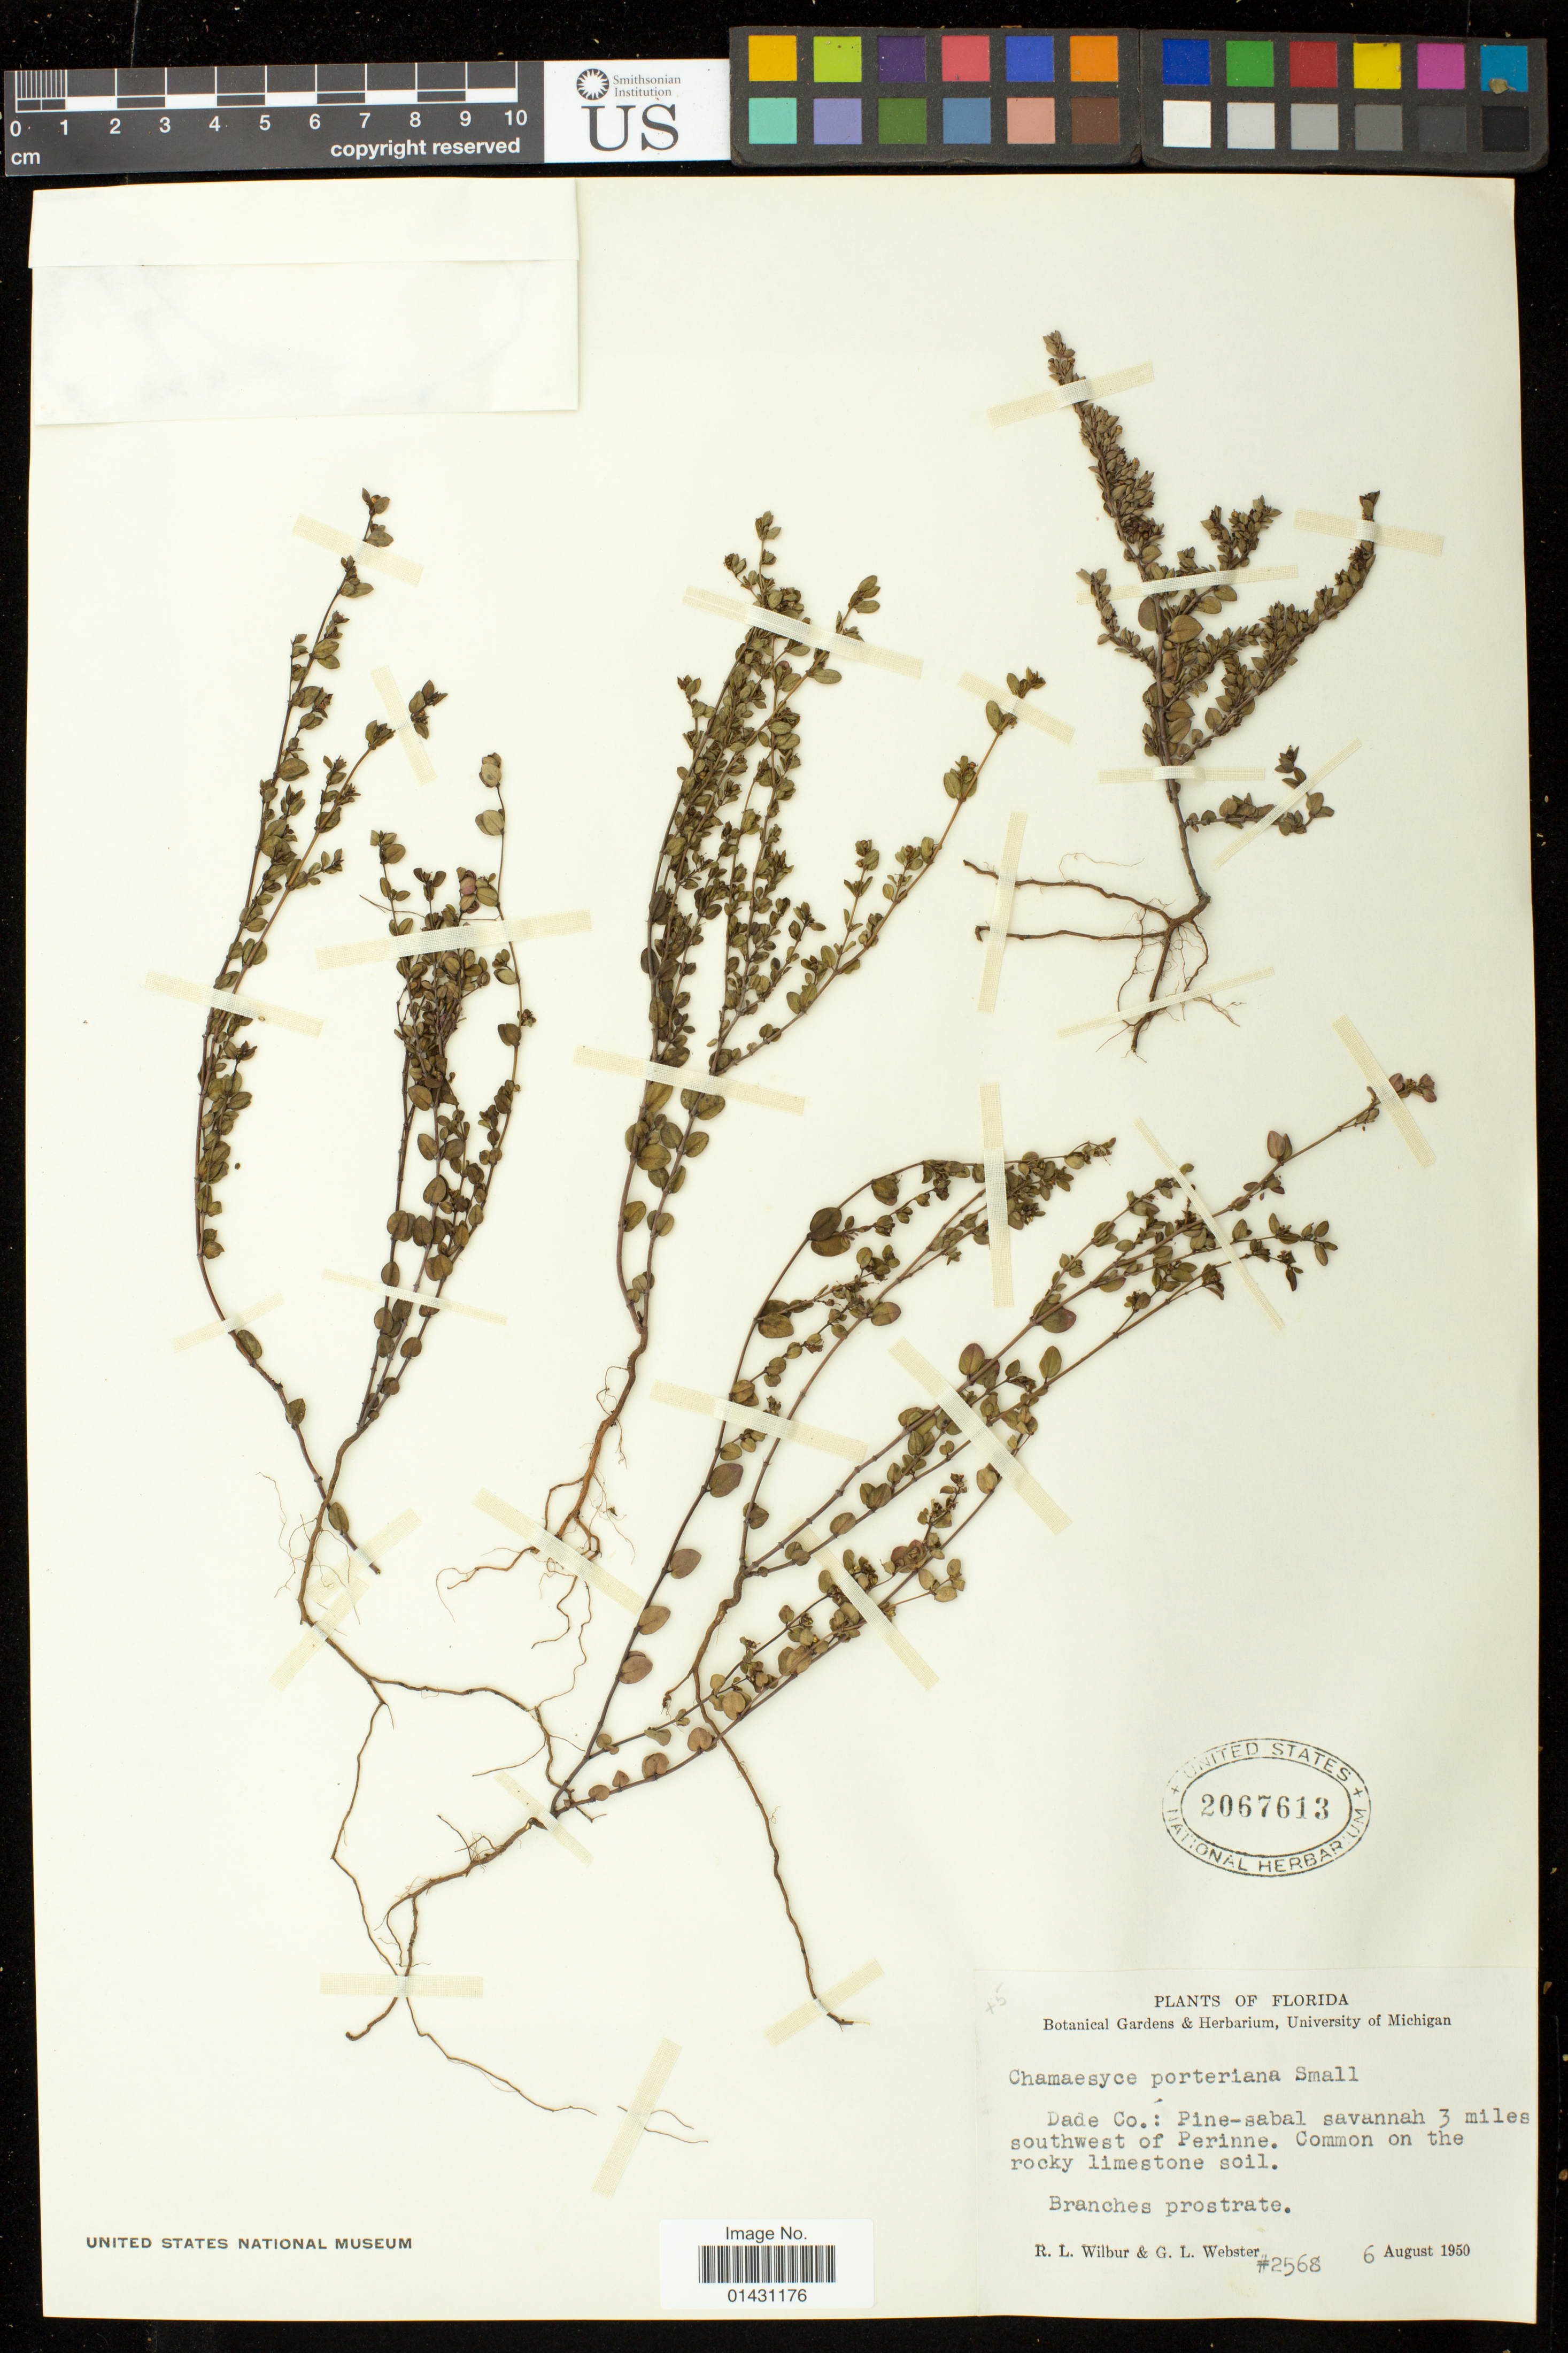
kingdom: Plantae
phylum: Tracheophyta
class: Magnoliopsida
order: Malpighiales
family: Euphorbiaceae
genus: Euphorbia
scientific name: Euphorbia porteriana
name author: (Small) Oudejans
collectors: R. L. Wilbur & G. L. Webster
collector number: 2568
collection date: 1950-08-06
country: United States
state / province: Florida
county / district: Miami-Dade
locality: Pine-sabal savannah 3 miles southwest of Perinne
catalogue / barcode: US 2067613